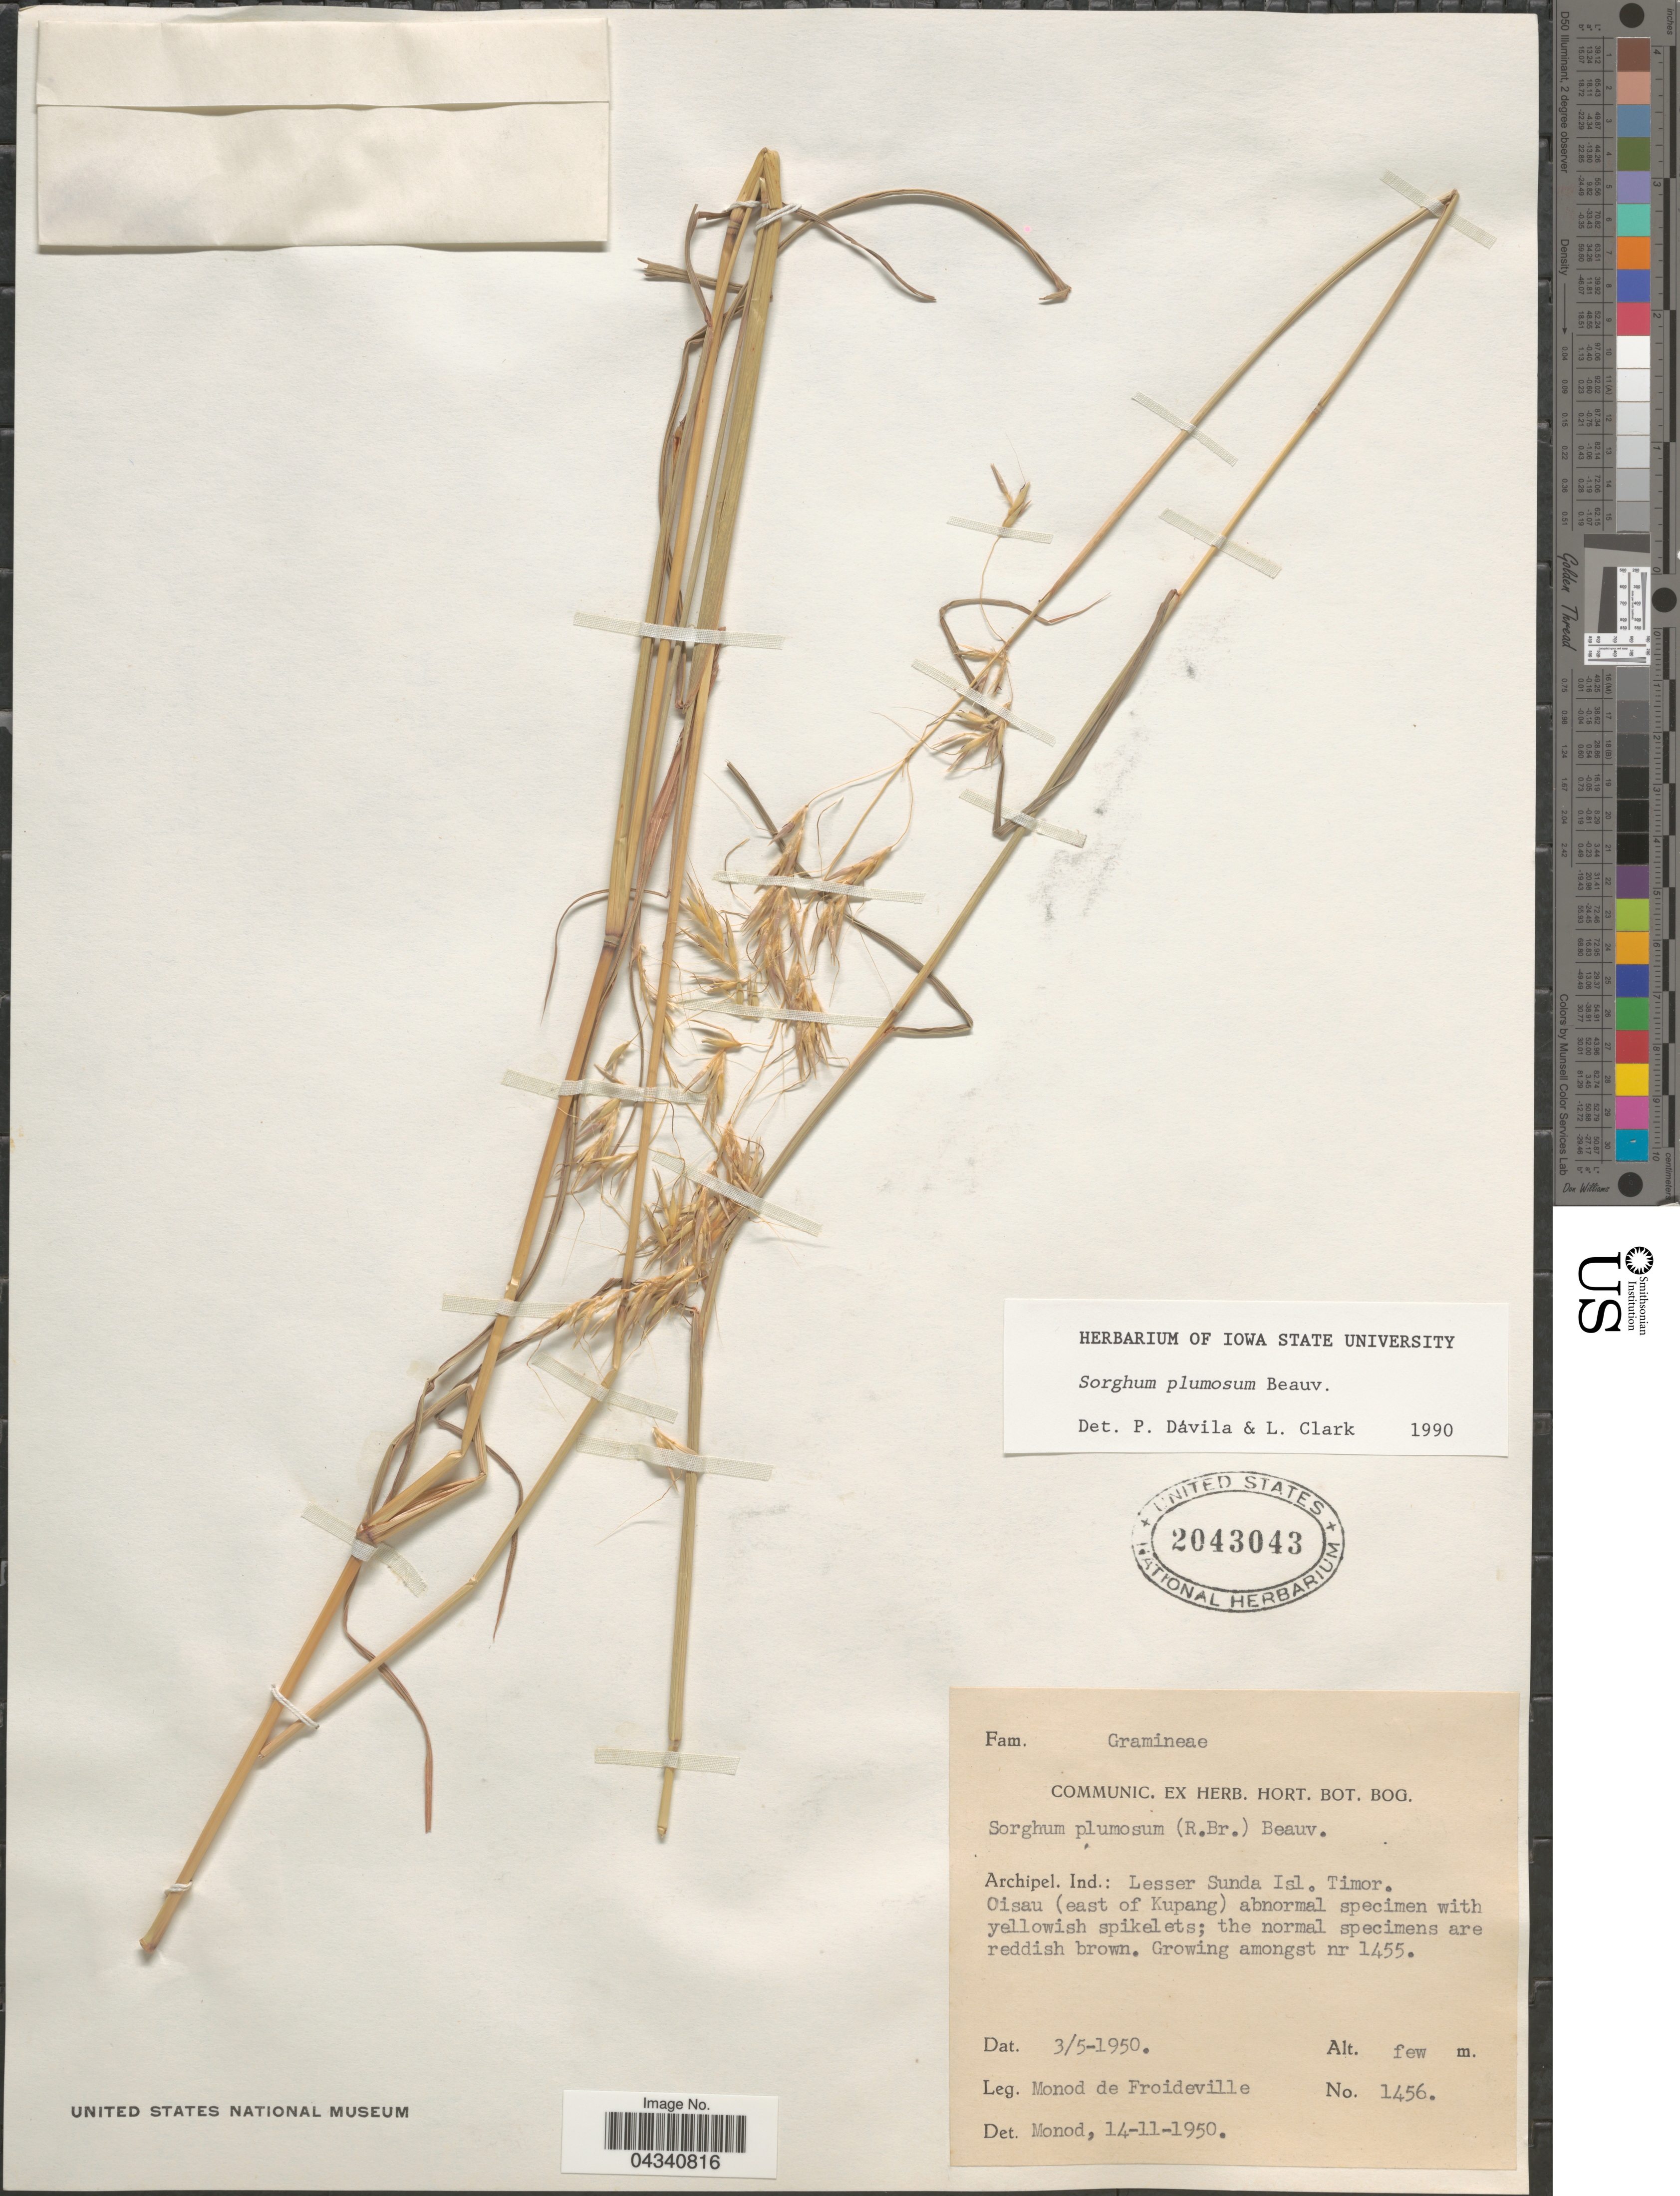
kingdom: Plantae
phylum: Tracheophyta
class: Liliopsida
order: Poales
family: Poaceae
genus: Sorghum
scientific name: Sorghum plumosum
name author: (R. Br.) P. Beauv.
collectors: C. Monod de Froideville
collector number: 1456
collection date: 1950-05-03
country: Indonesia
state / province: Nusa Tenggara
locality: Archipel. Ind.: Lesser Sunda Isl. Timor. Oisau (east of Kupang).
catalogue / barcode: US 2043043